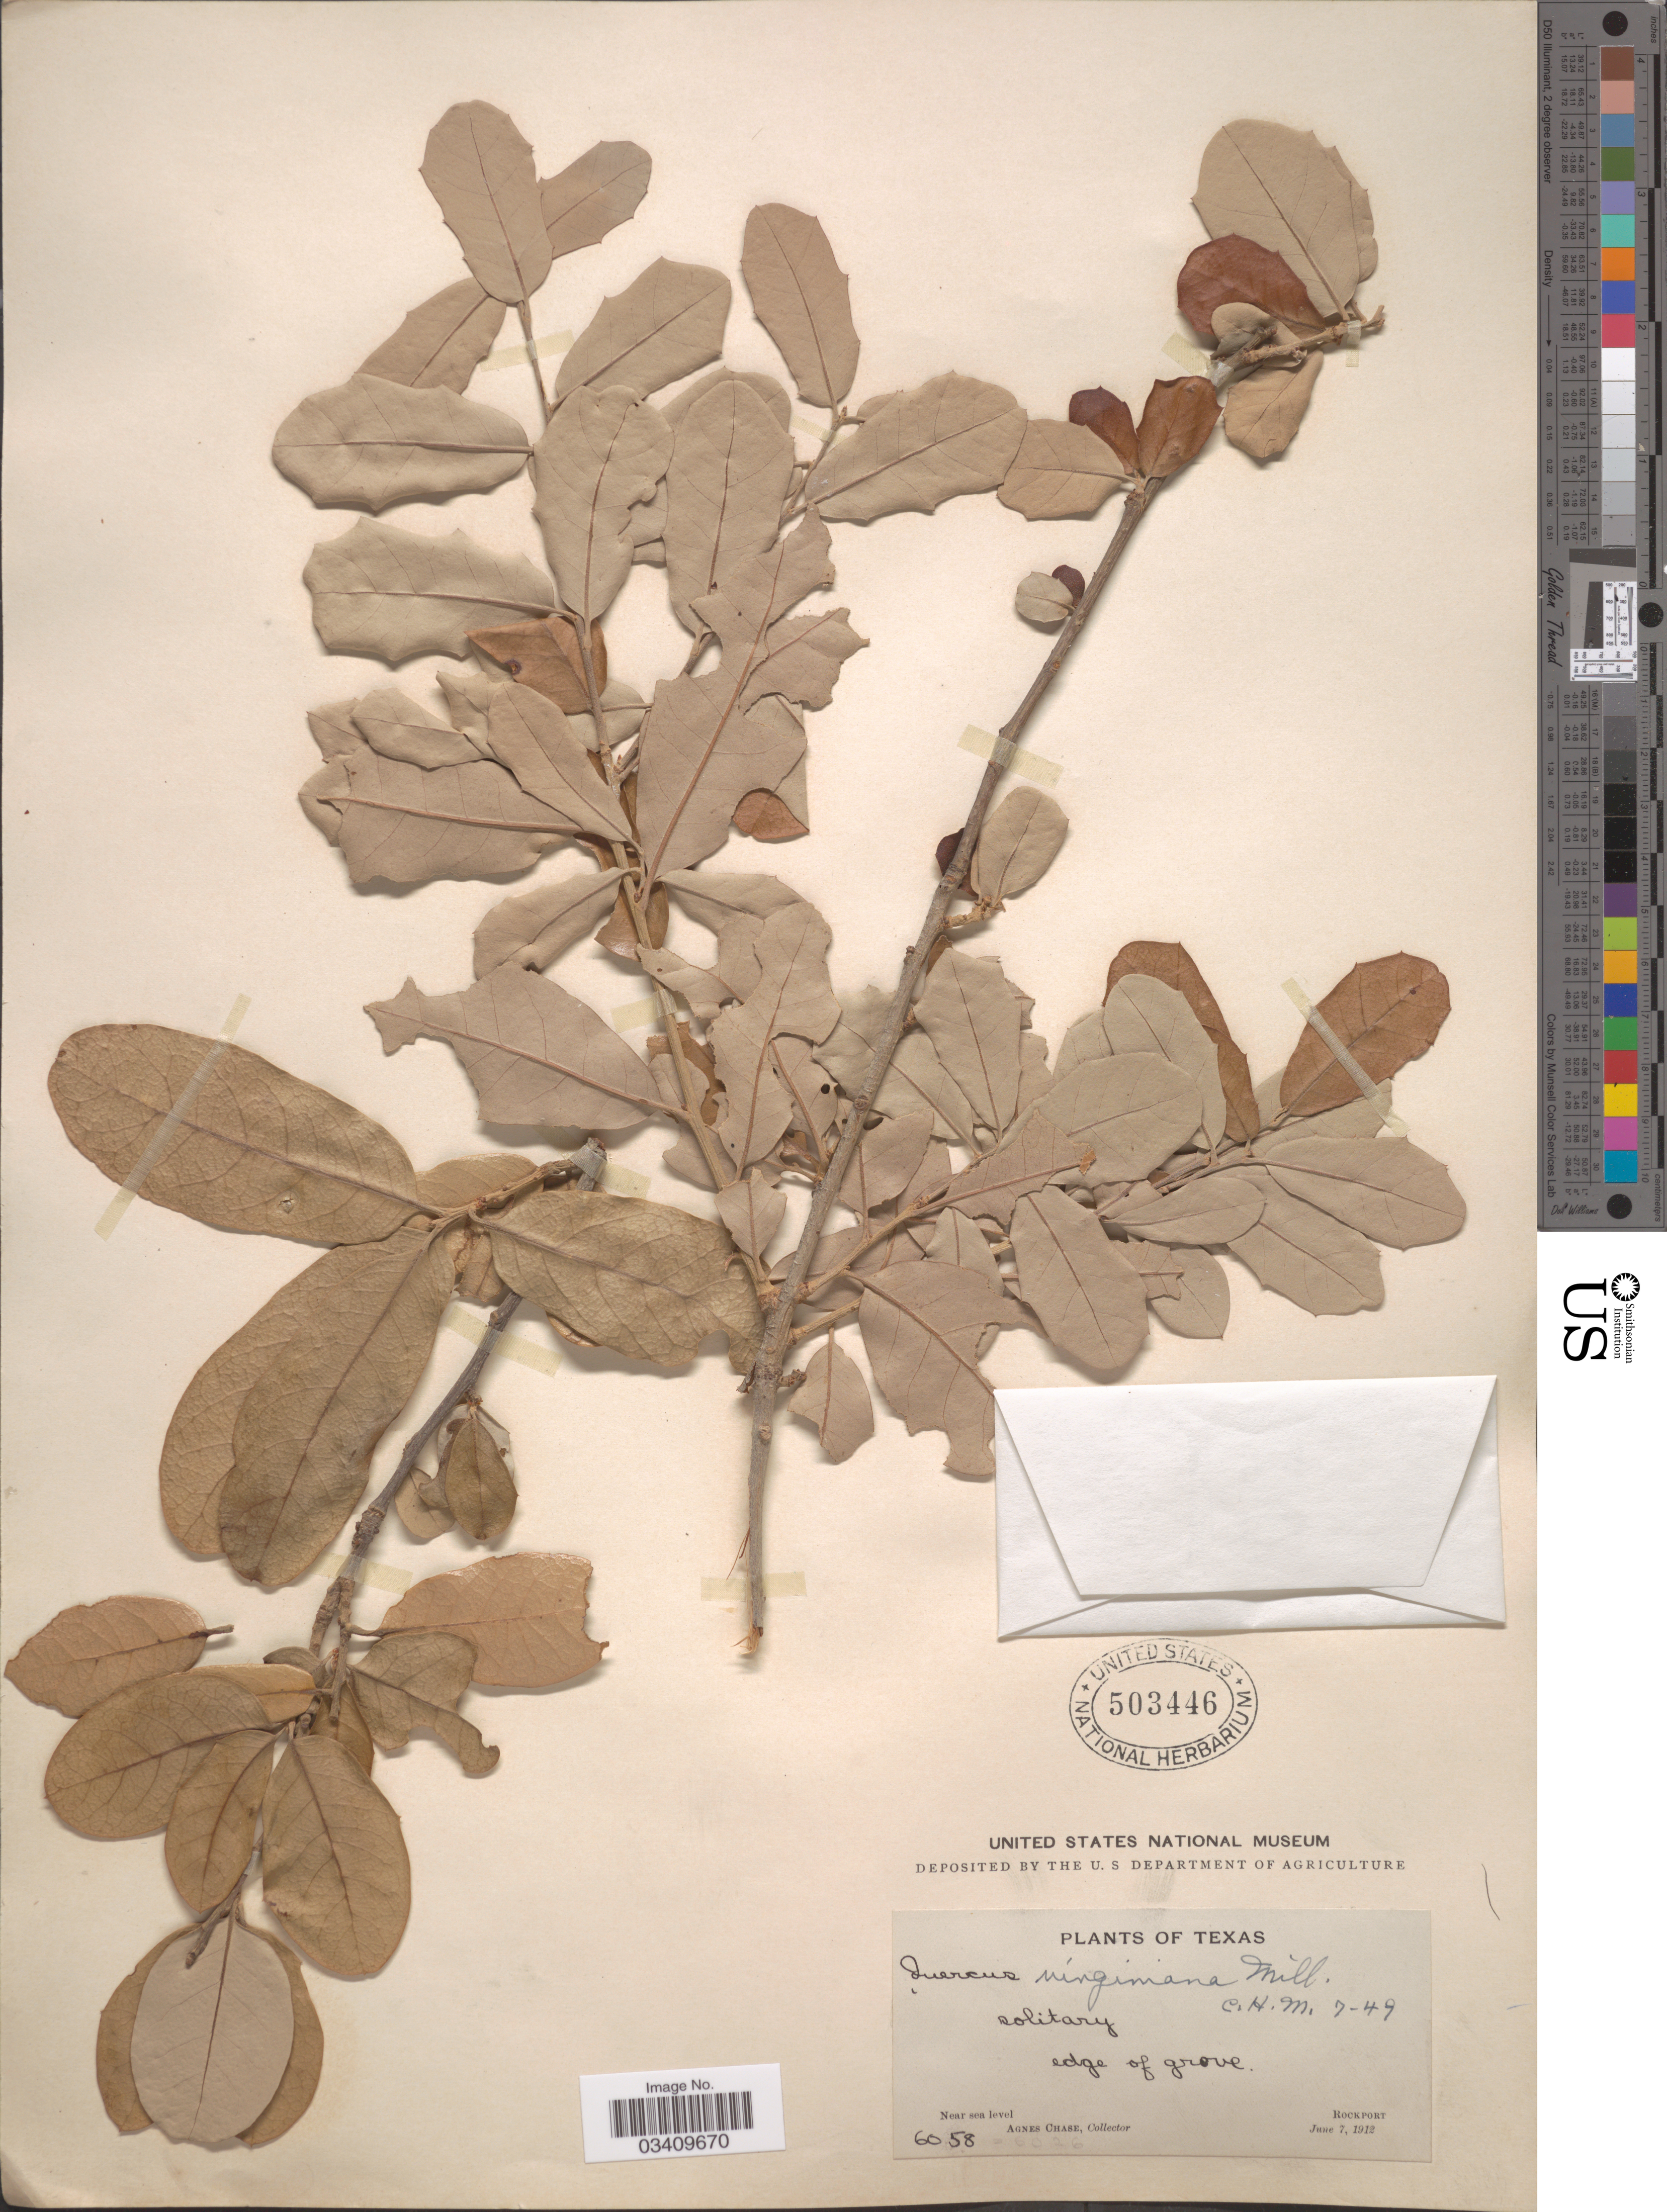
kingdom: Plantae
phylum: Tracheophyta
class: Magnoliopsida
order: Fagales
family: Fagaceae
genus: Quercus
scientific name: Quercus virginiana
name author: Mill.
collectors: A. Chase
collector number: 6058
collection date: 1912-06-07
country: United States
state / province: Texas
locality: Solitary. Edge of grove. Rockport.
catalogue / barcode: US 503446